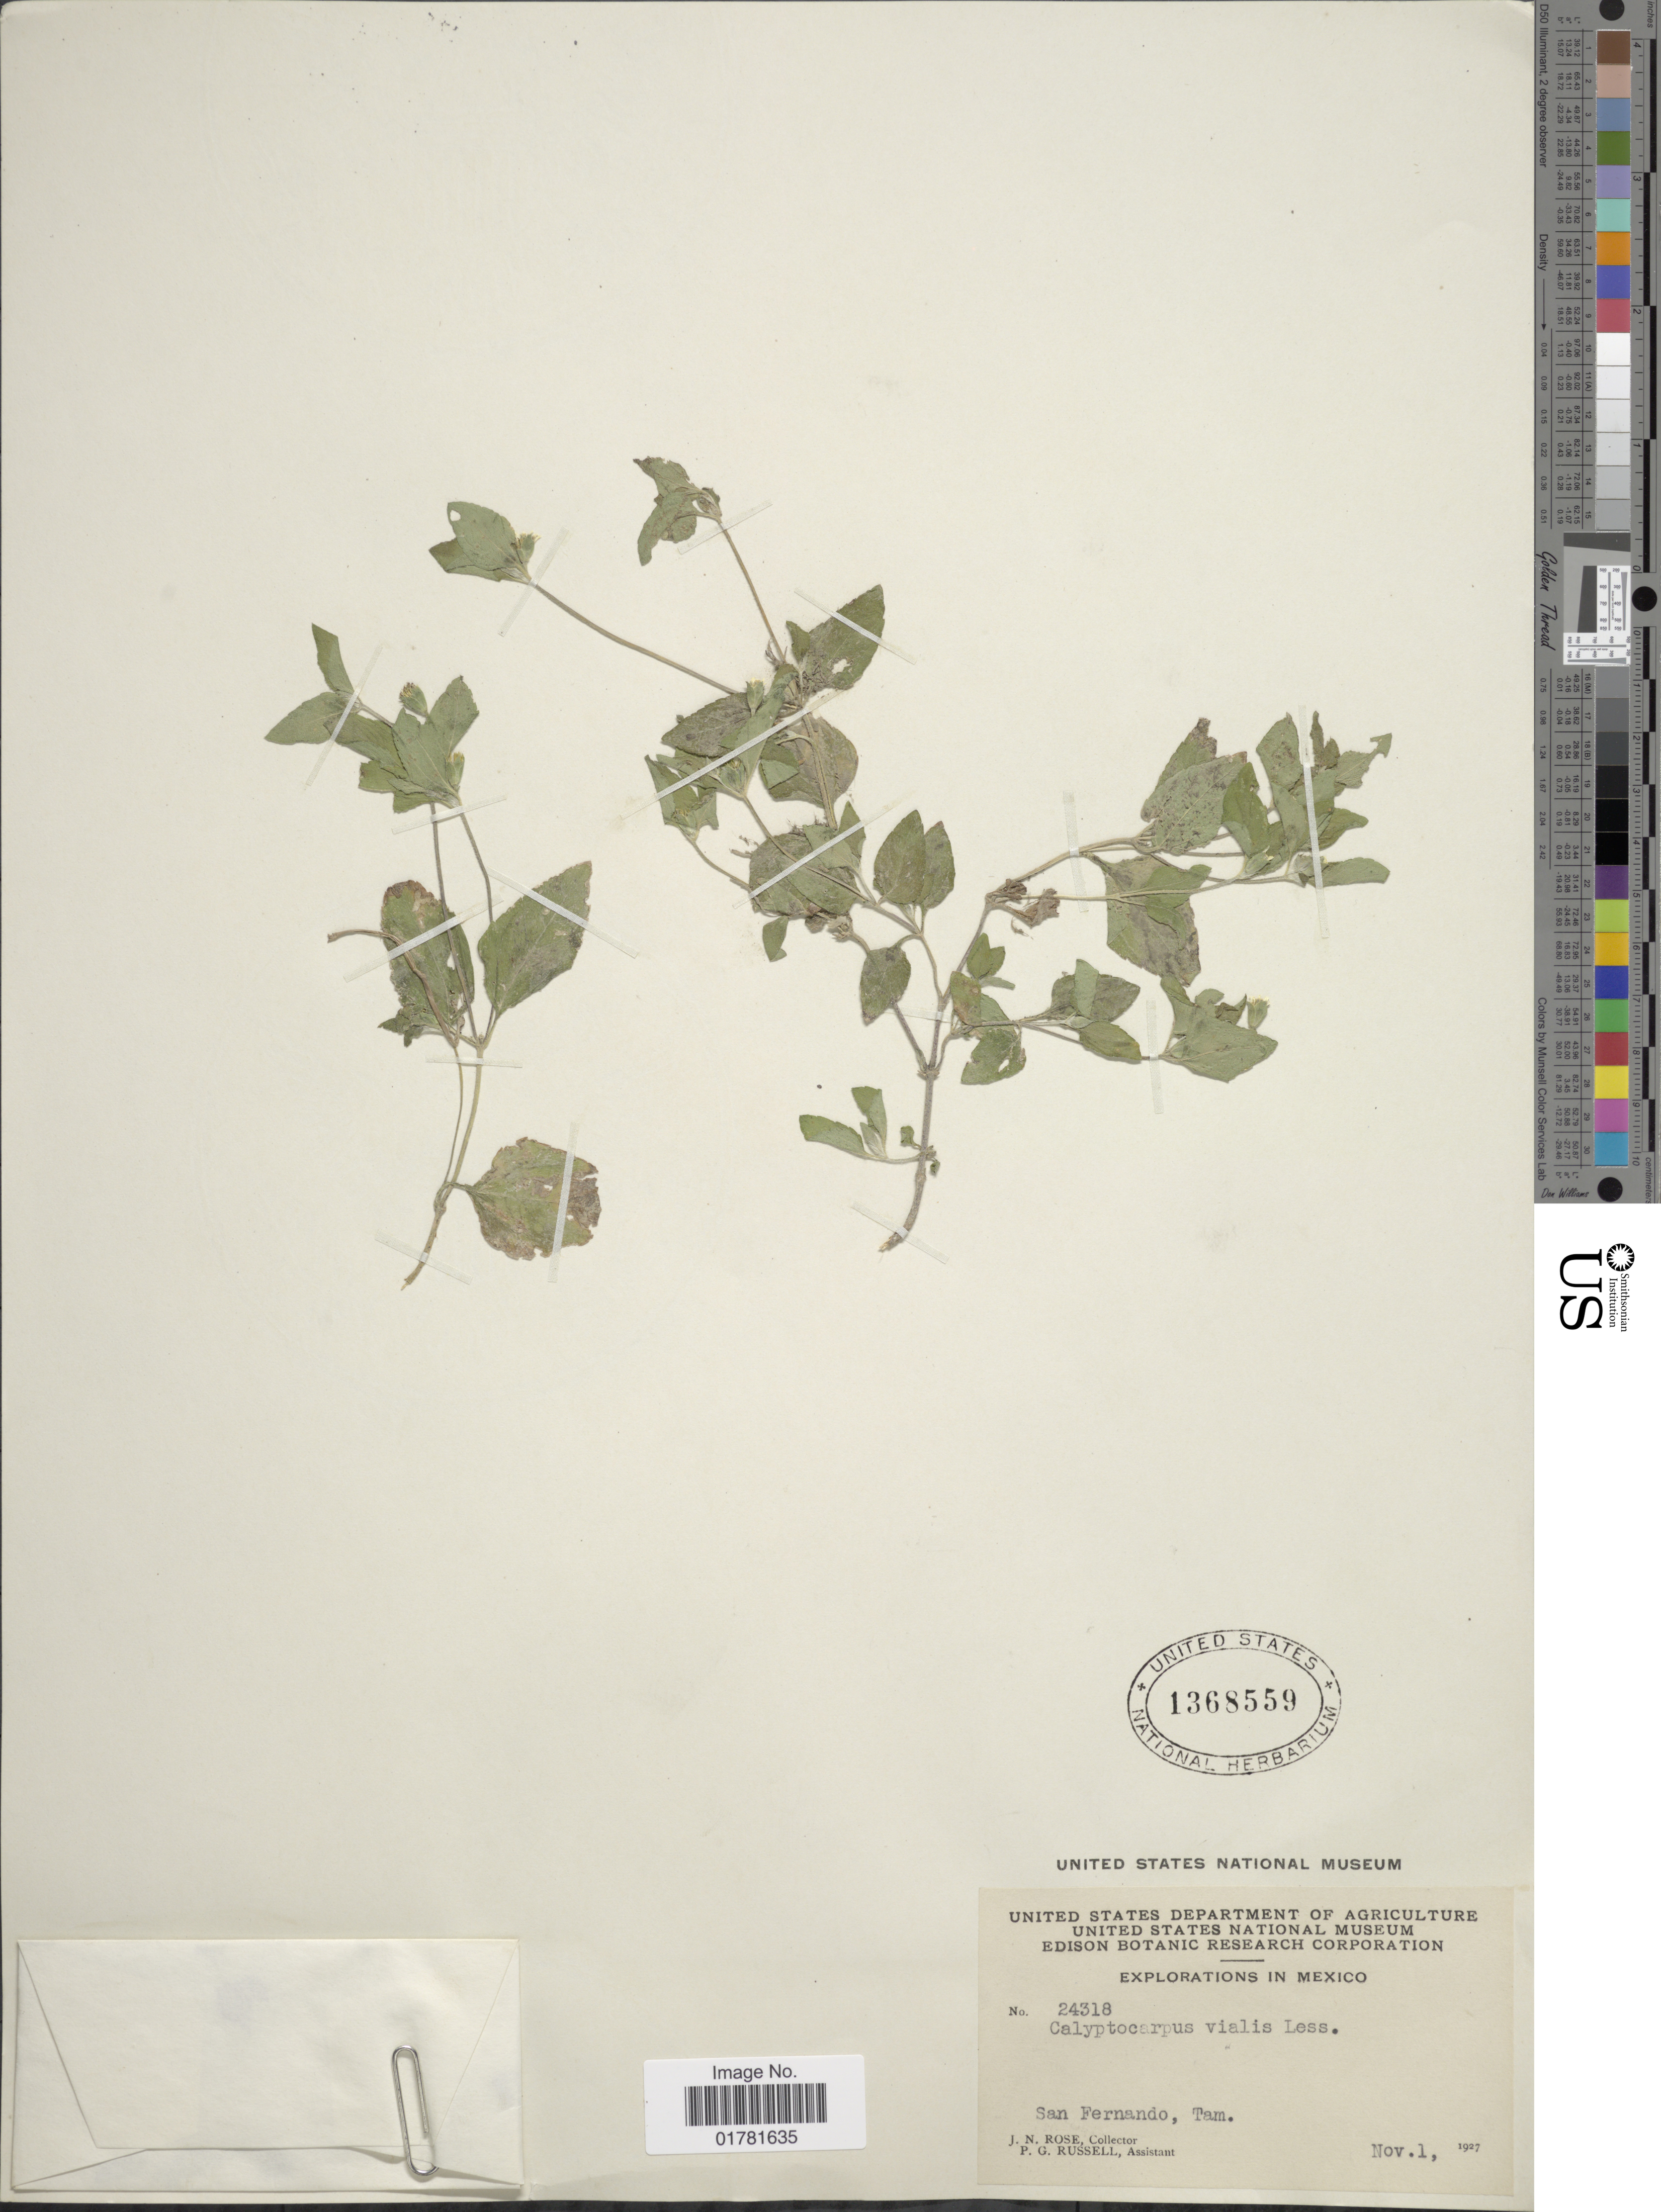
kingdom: Plantae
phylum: Tracheophyta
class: Magnoliopsida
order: Asterales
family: Asteraceae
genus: Calyptocarpus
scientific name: Calyptocarpus vialis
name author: Less.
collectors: J. N. Rose & P. G. Russell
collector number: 24318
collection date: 1927-11-01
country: Mexico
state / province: Tamaulipas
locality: San Fernando, Tam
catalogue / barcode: US 1368559